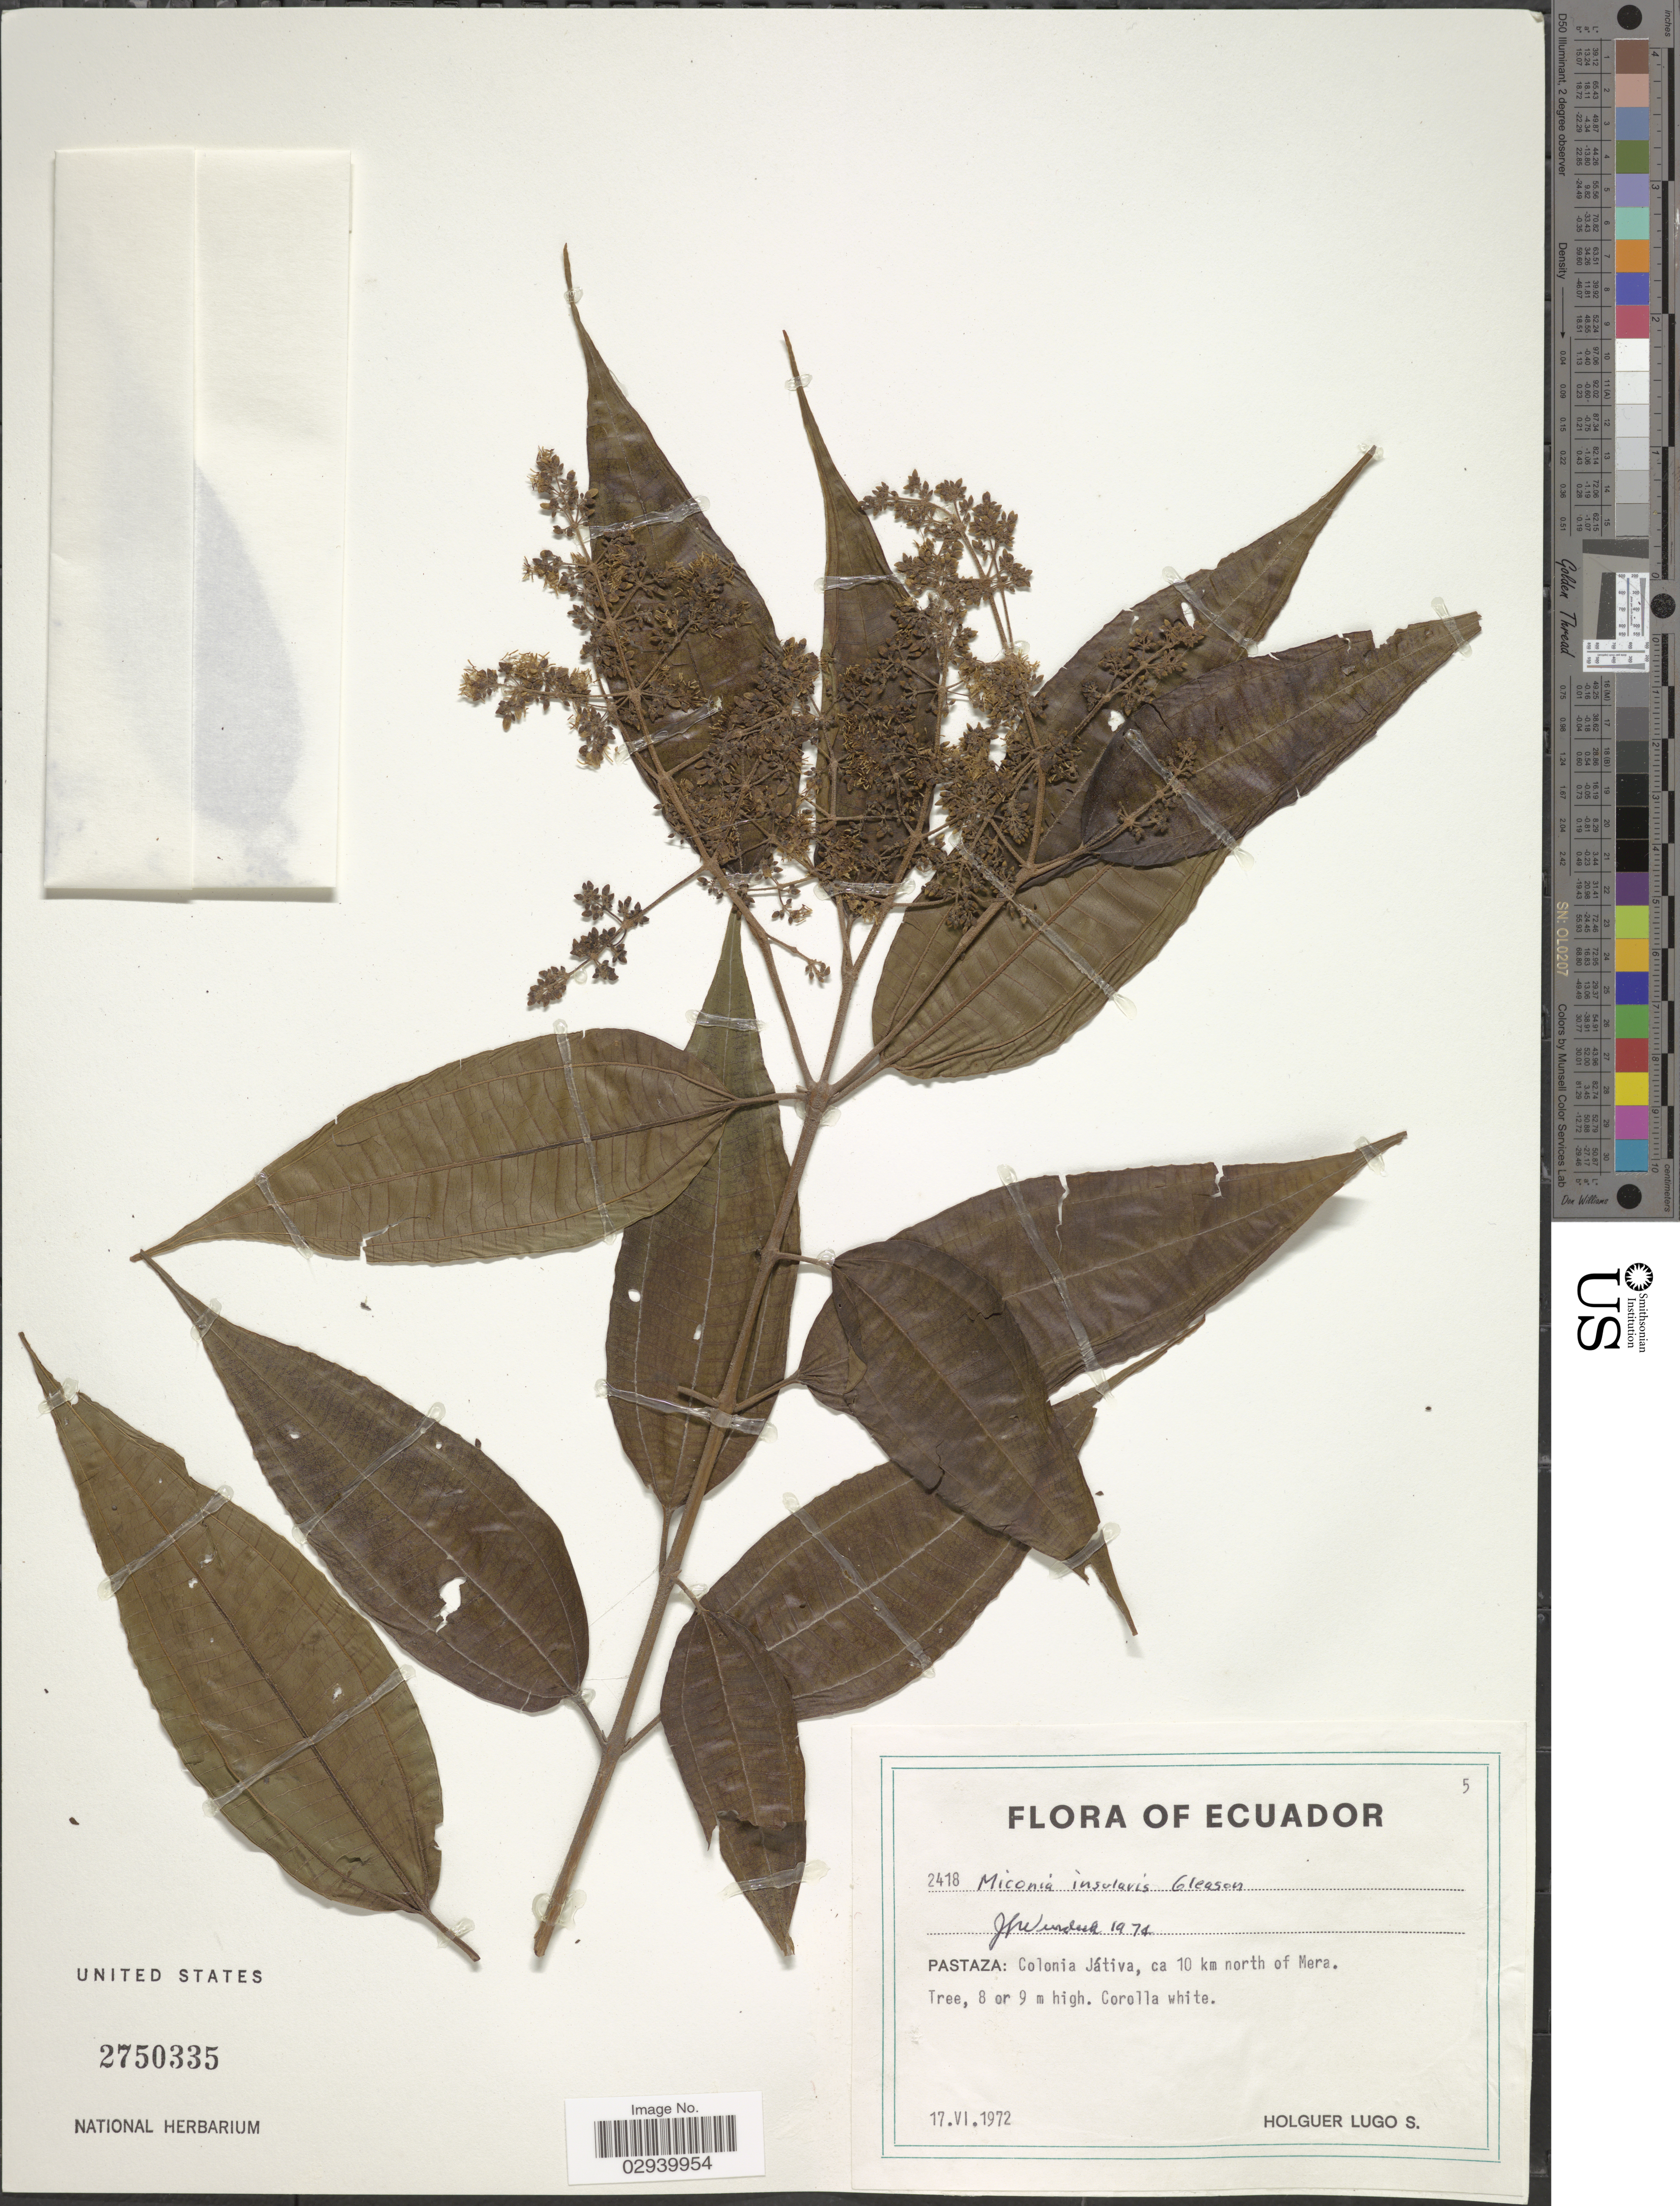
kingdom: Plantae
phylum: Tracheophyta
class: Magnoliopsida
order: Myrtales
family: Melastomataceae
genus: Miconia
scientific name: Miconia insularis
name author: Gleason in I.M. Johnst.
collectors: H. Lugo S.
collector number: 2418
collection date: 1972-06-17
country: Ecuador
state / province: Pastaza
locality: Colonia Játiva, ca 10 km north of Mera.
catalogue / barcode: US 2750335